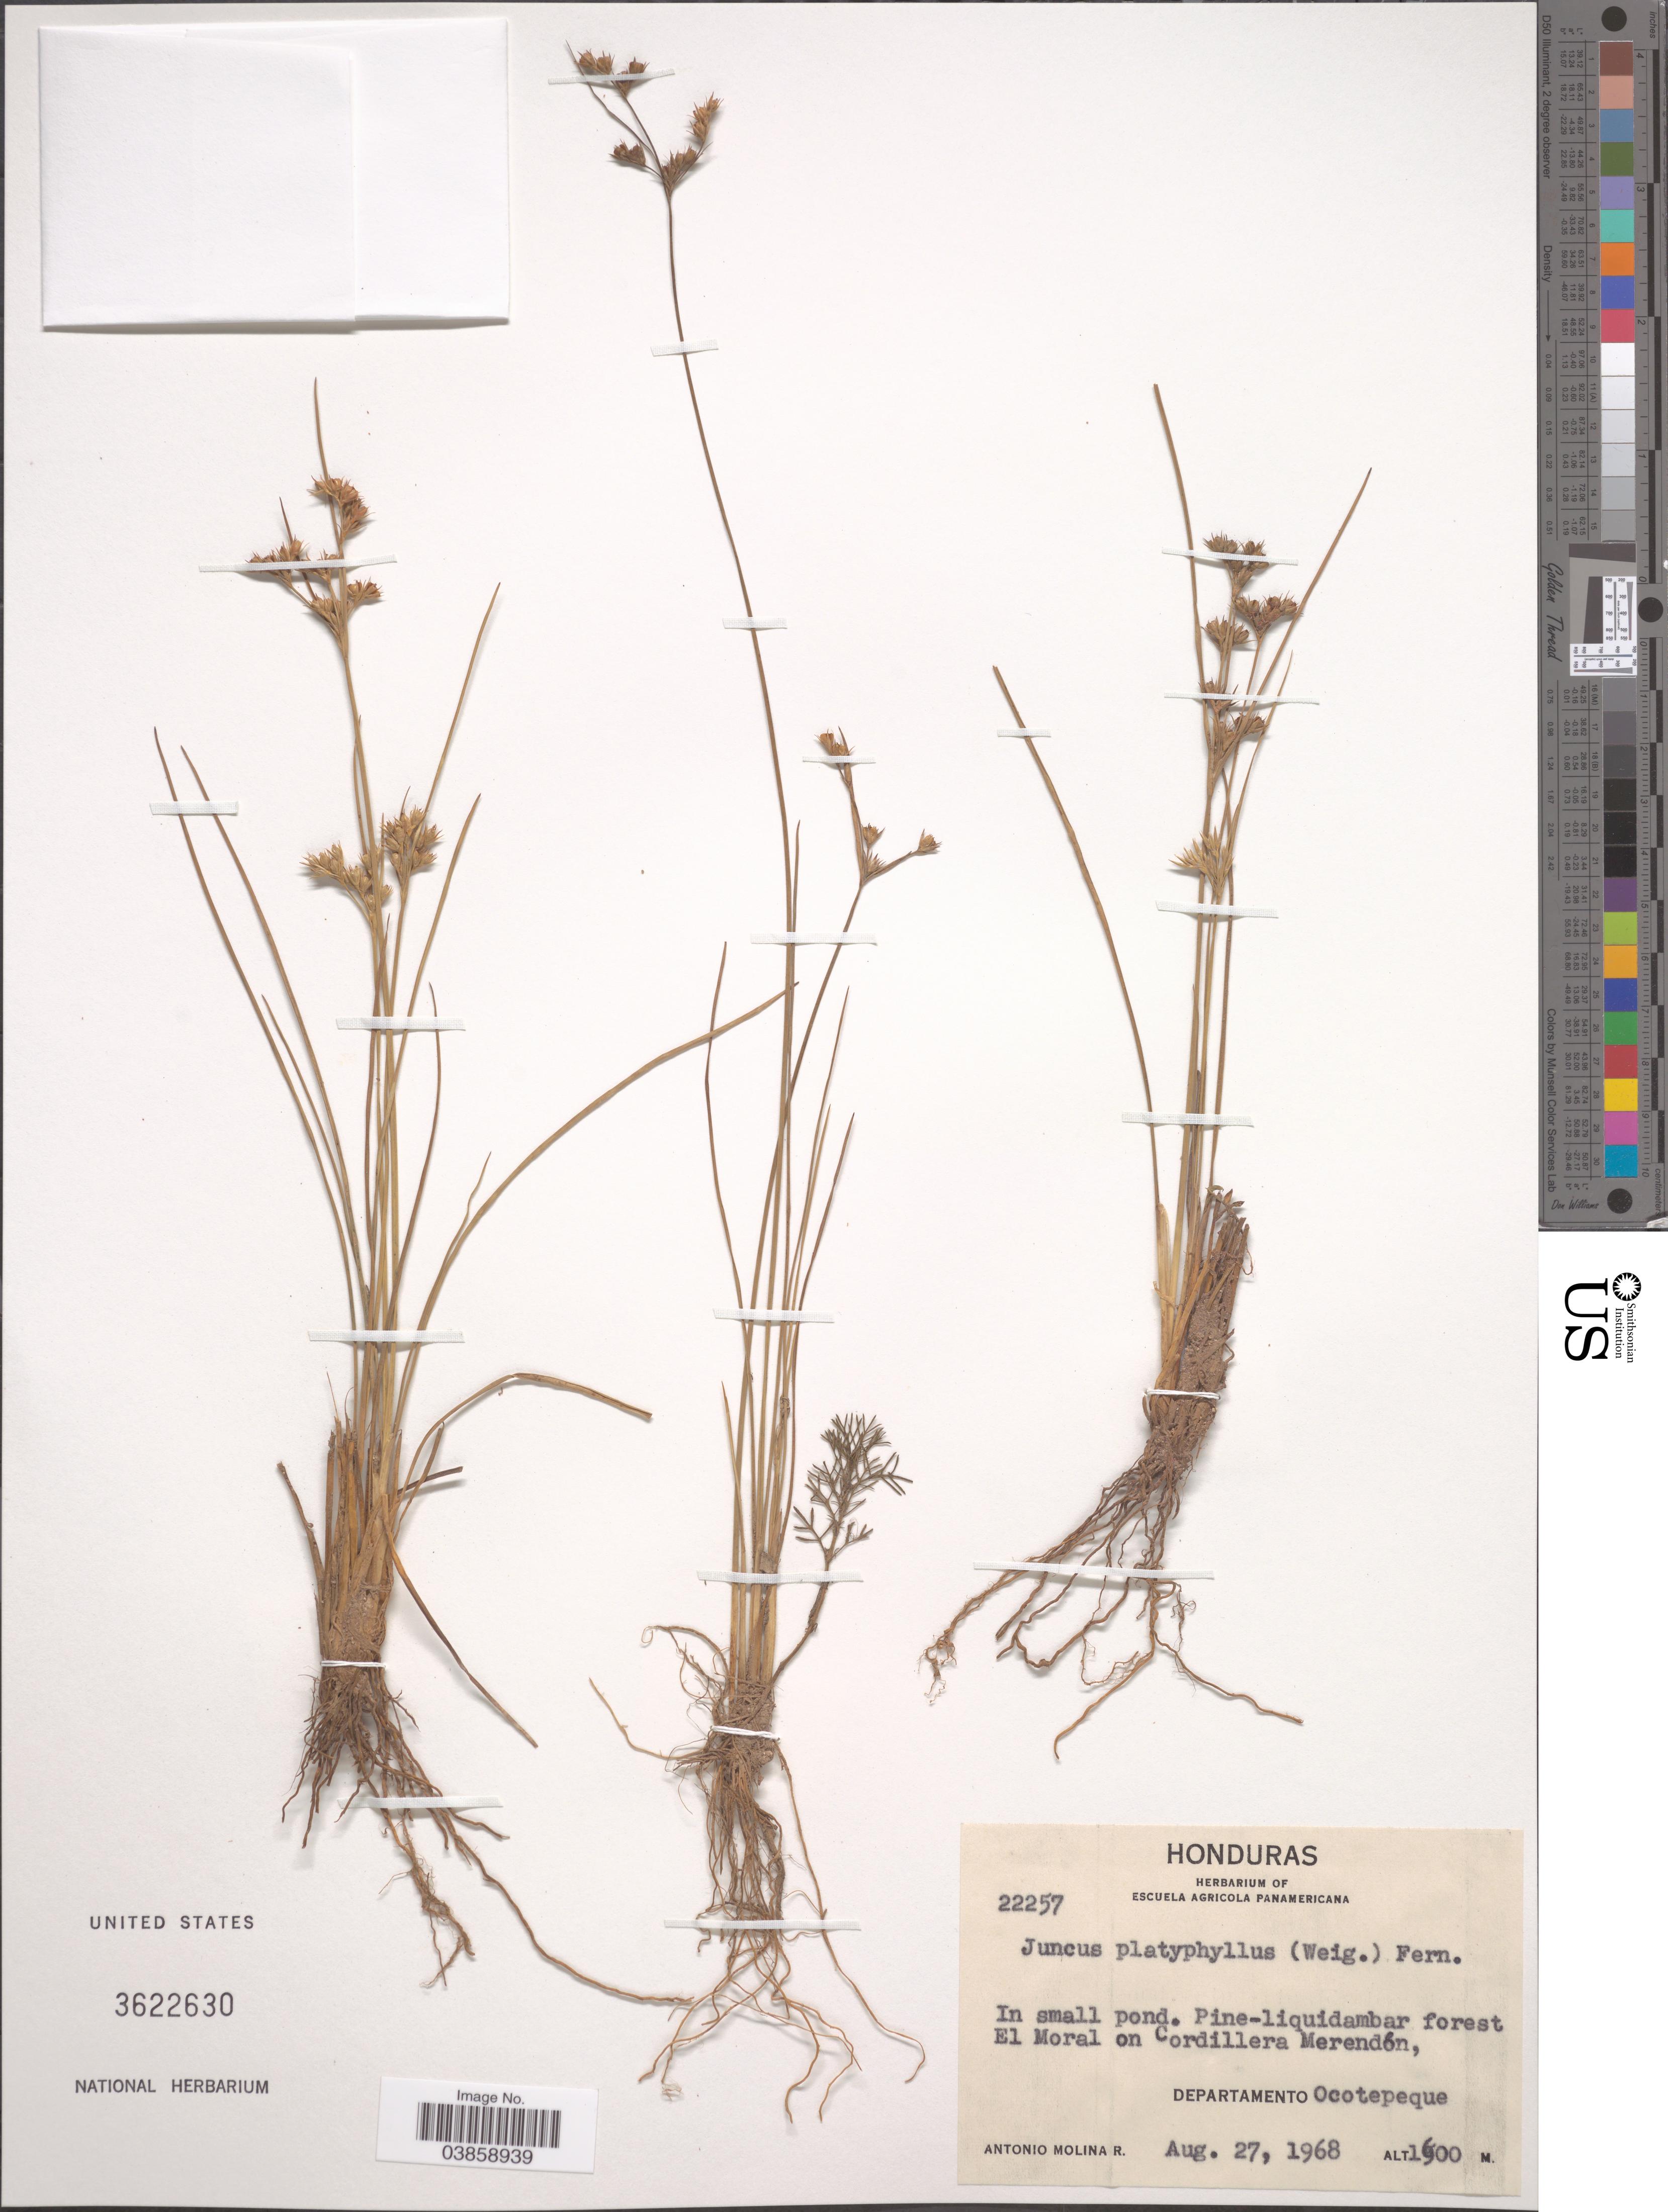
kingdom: Plantae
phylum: Tracheophyta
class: Liliopsida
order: Poales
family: Juncaceae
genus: Juncus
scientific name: Juncus platyphyllus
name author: (Wiegand) Fernald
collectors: A. Molina R.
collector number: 22257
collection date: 1968-08-27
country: Honduras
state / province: Ocotepeque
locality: El Moral on Cordillera Merendón, Departamento Ocotepeque.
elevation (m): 1600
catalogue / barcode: US 3622630